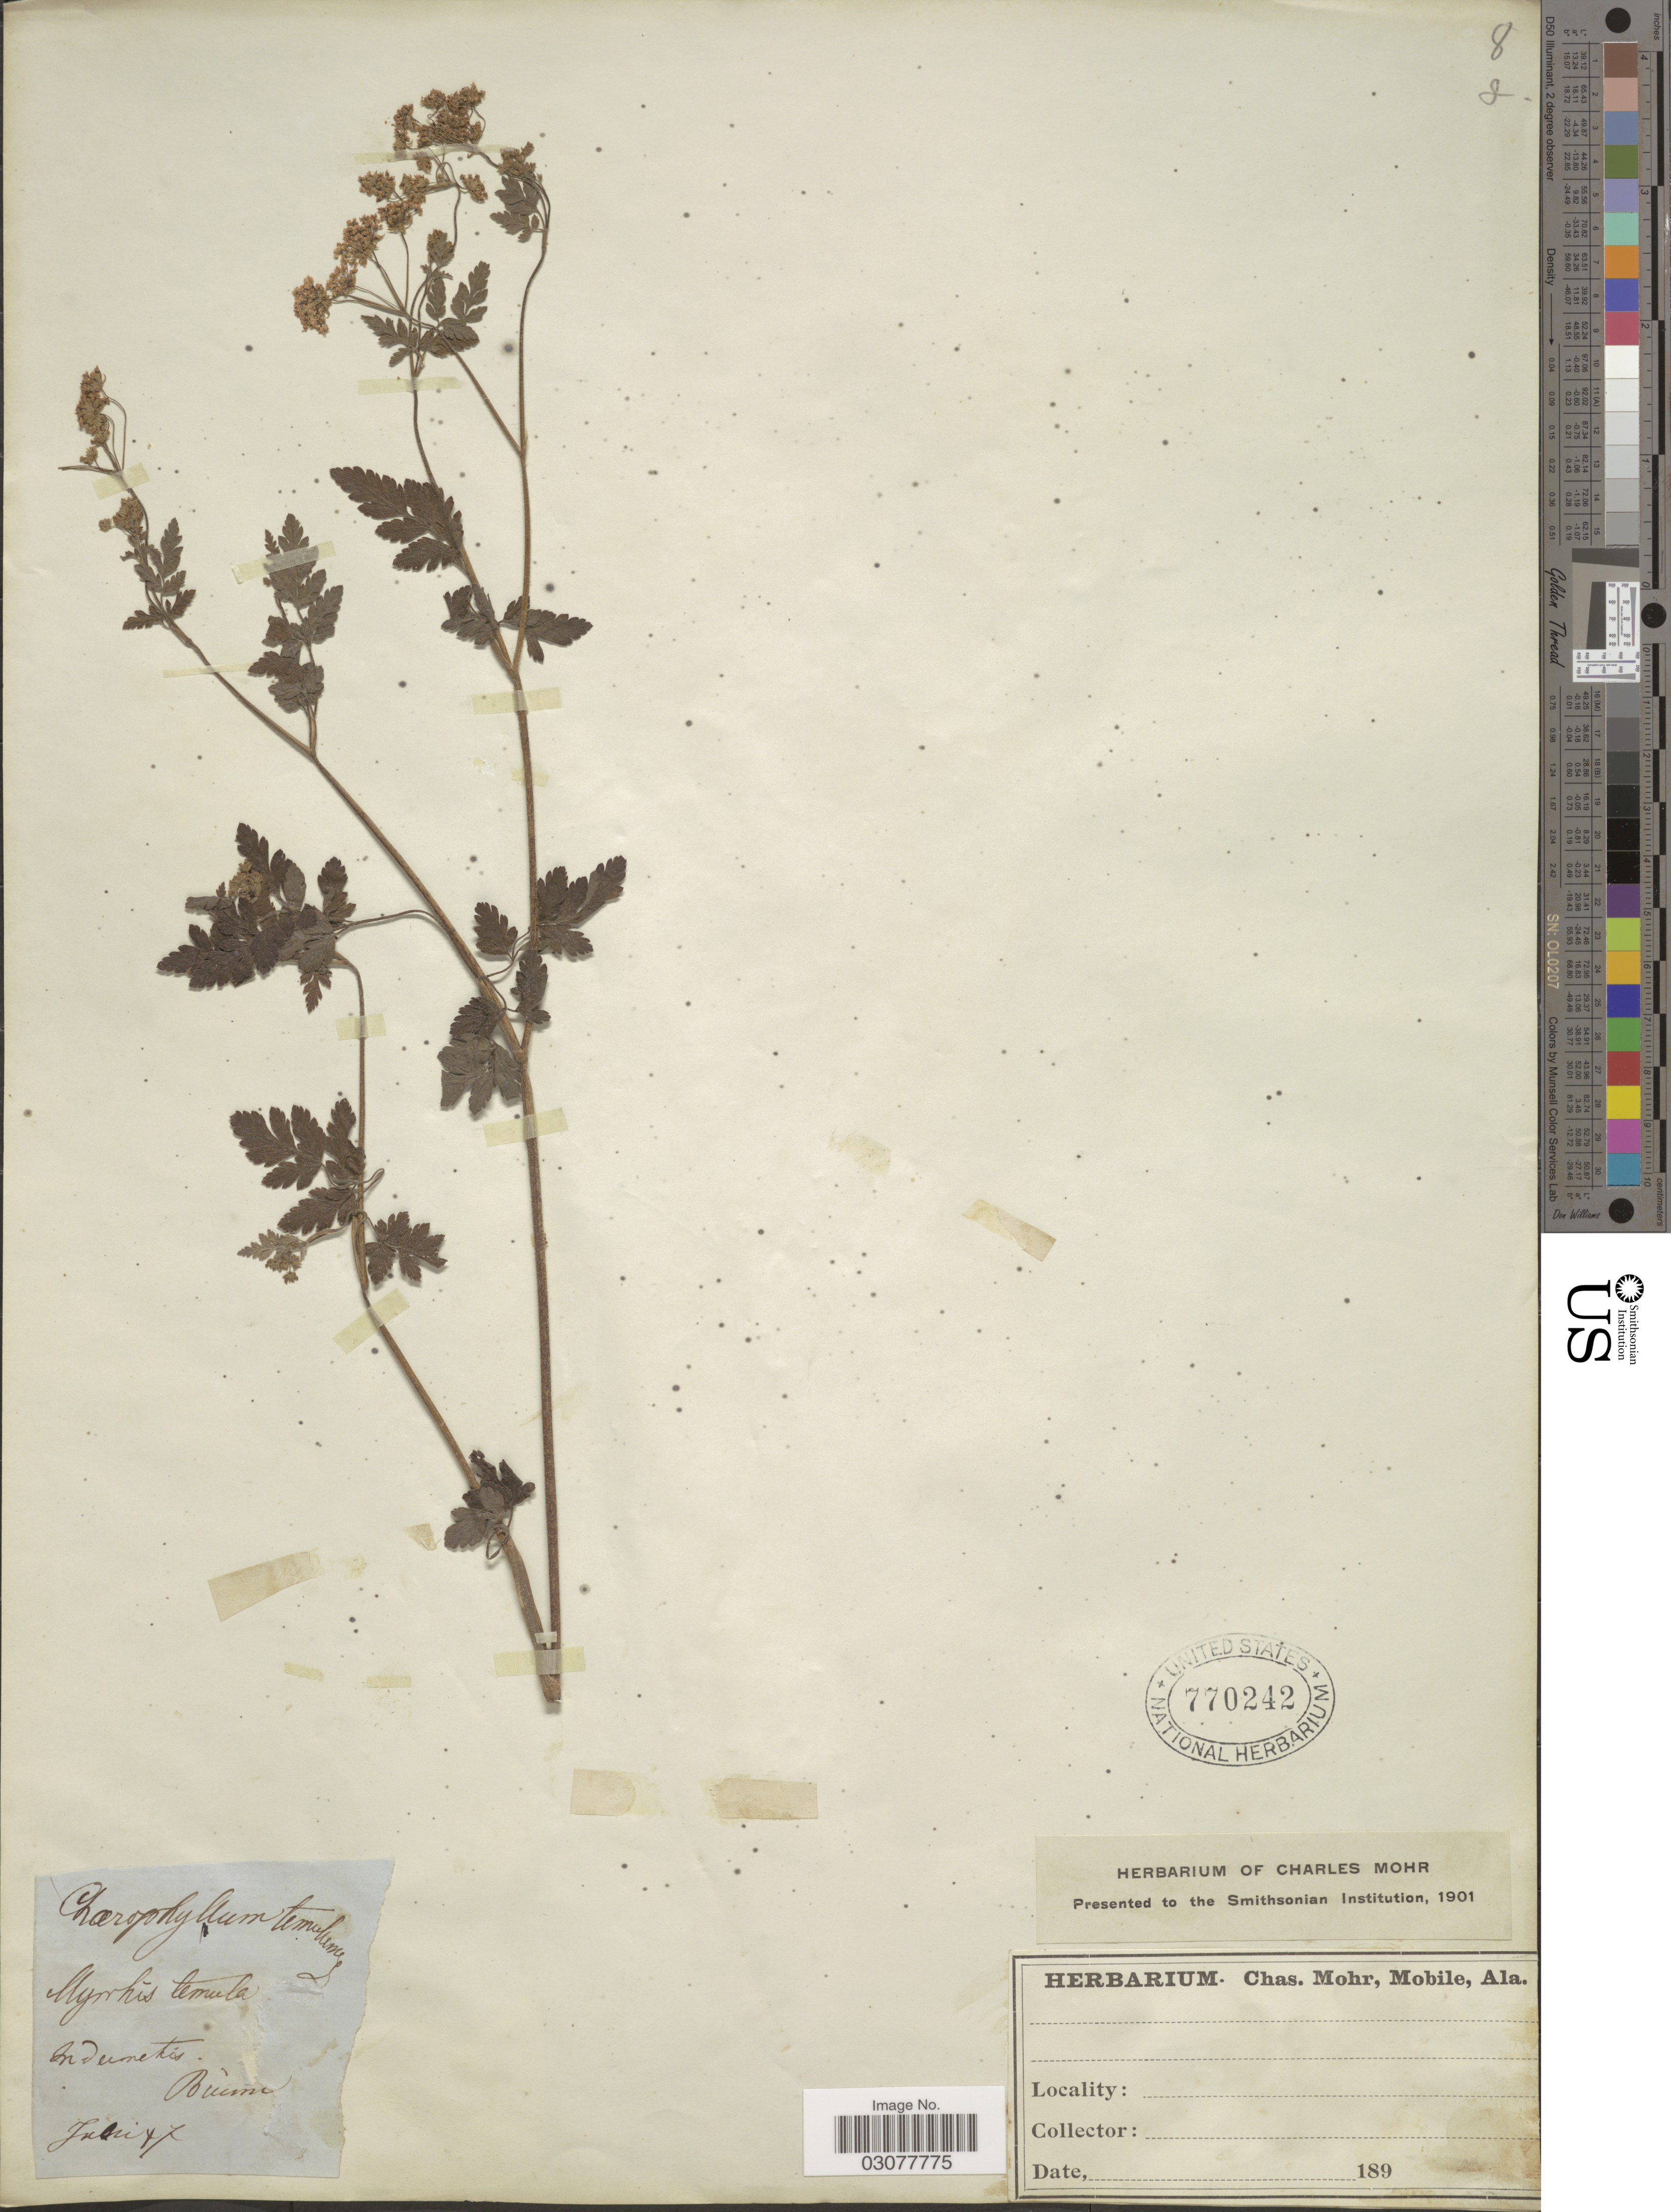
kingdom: Plantae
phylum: Tracheophyta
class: Magnoliopsida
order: Apiales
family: Apiaceae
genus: Chaerophyllum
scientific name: Chaerophyllum temulum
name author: L.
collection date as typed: Transcribed d/m/y: /6/47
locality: In dumetis. Ruime [interpreted] [unsure placement]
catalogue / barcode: US 770242